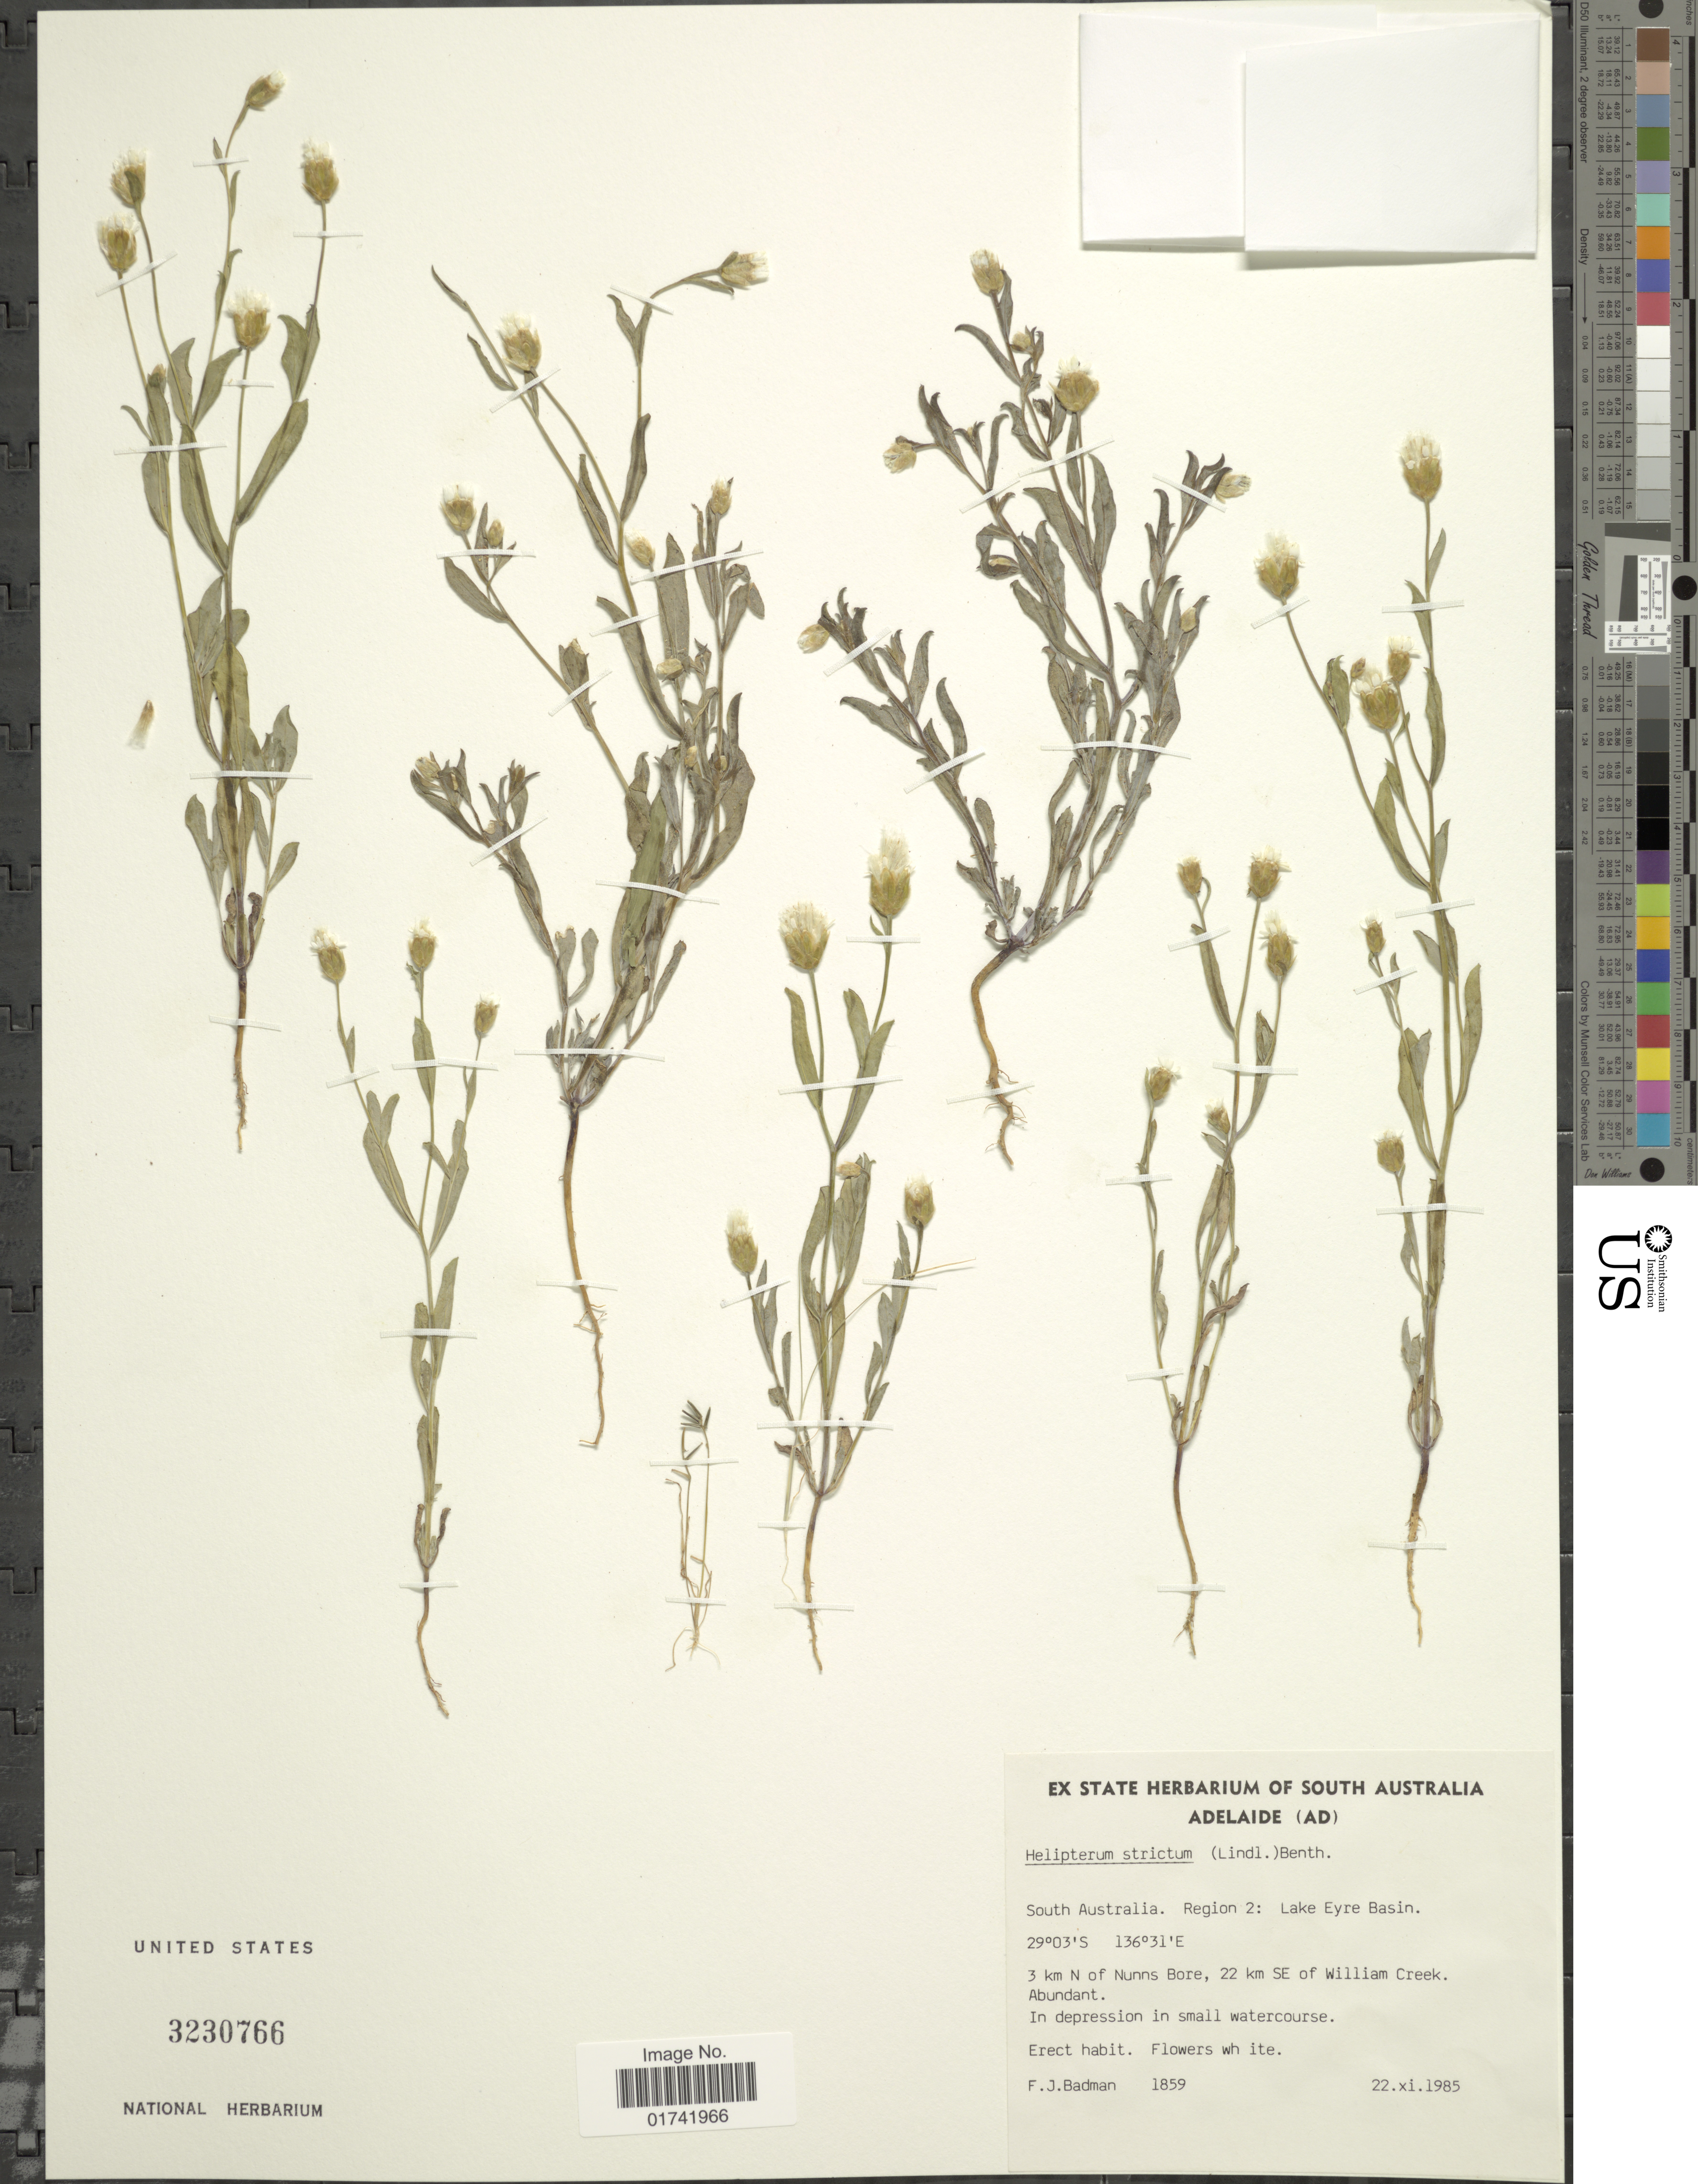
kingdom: Plantae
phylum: Tracheophyta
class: Magnoliopsida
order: Asterales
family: Asteraceae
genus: Rhodanthe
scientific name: Rhodanthe stricta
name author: (Lindl.) Paul G. Wilson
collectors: F. Badman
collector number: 1859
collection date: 1985-11-22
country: Australia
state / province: South Australia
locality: Region 2: lake Eyre Basin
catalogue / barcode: US 3230766